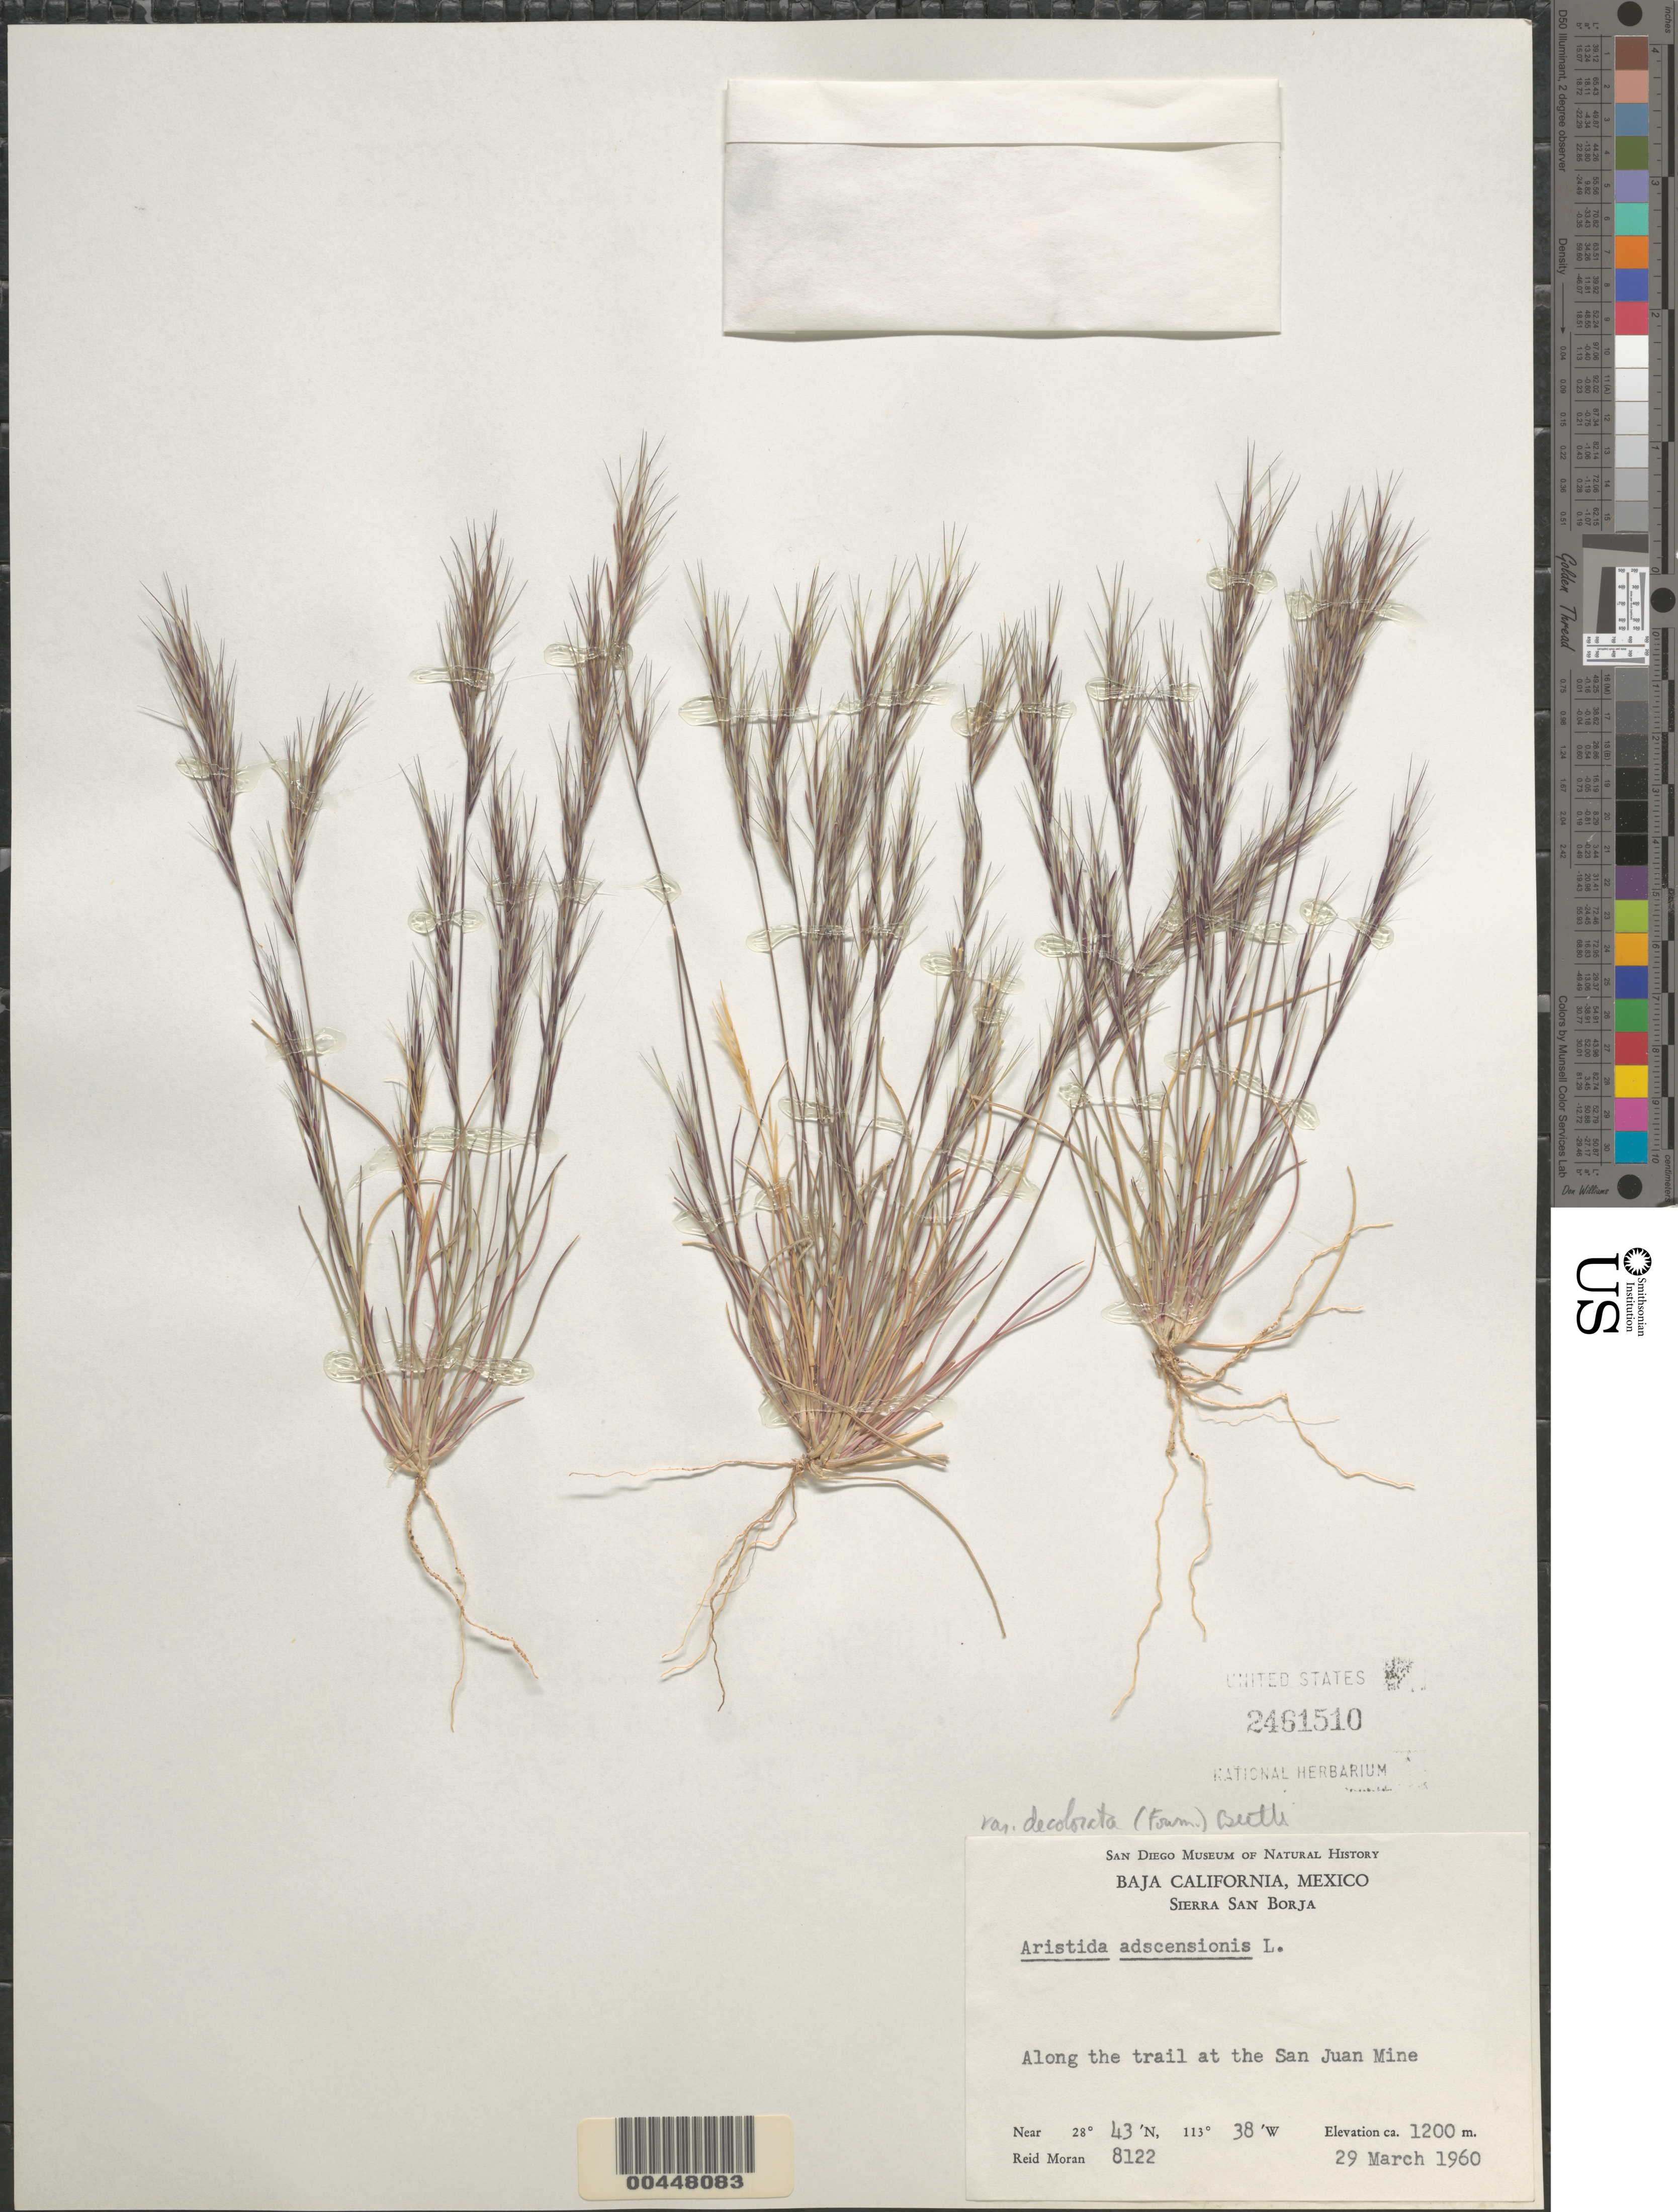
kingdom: Plantae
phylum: Tracheophyta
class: Liliopsida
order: Poales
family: Poaceae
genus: Aristida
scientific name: Aristida adscensionis var. decolorata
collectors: R. V. Moran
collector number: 8122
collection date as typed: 29 Mar 1960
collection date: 1960-03-29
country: Mexico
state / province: Baja California Norte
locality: Sierra San Borja, along the trail at the San Juan Mine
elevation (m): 1200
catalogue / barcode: US 2461510